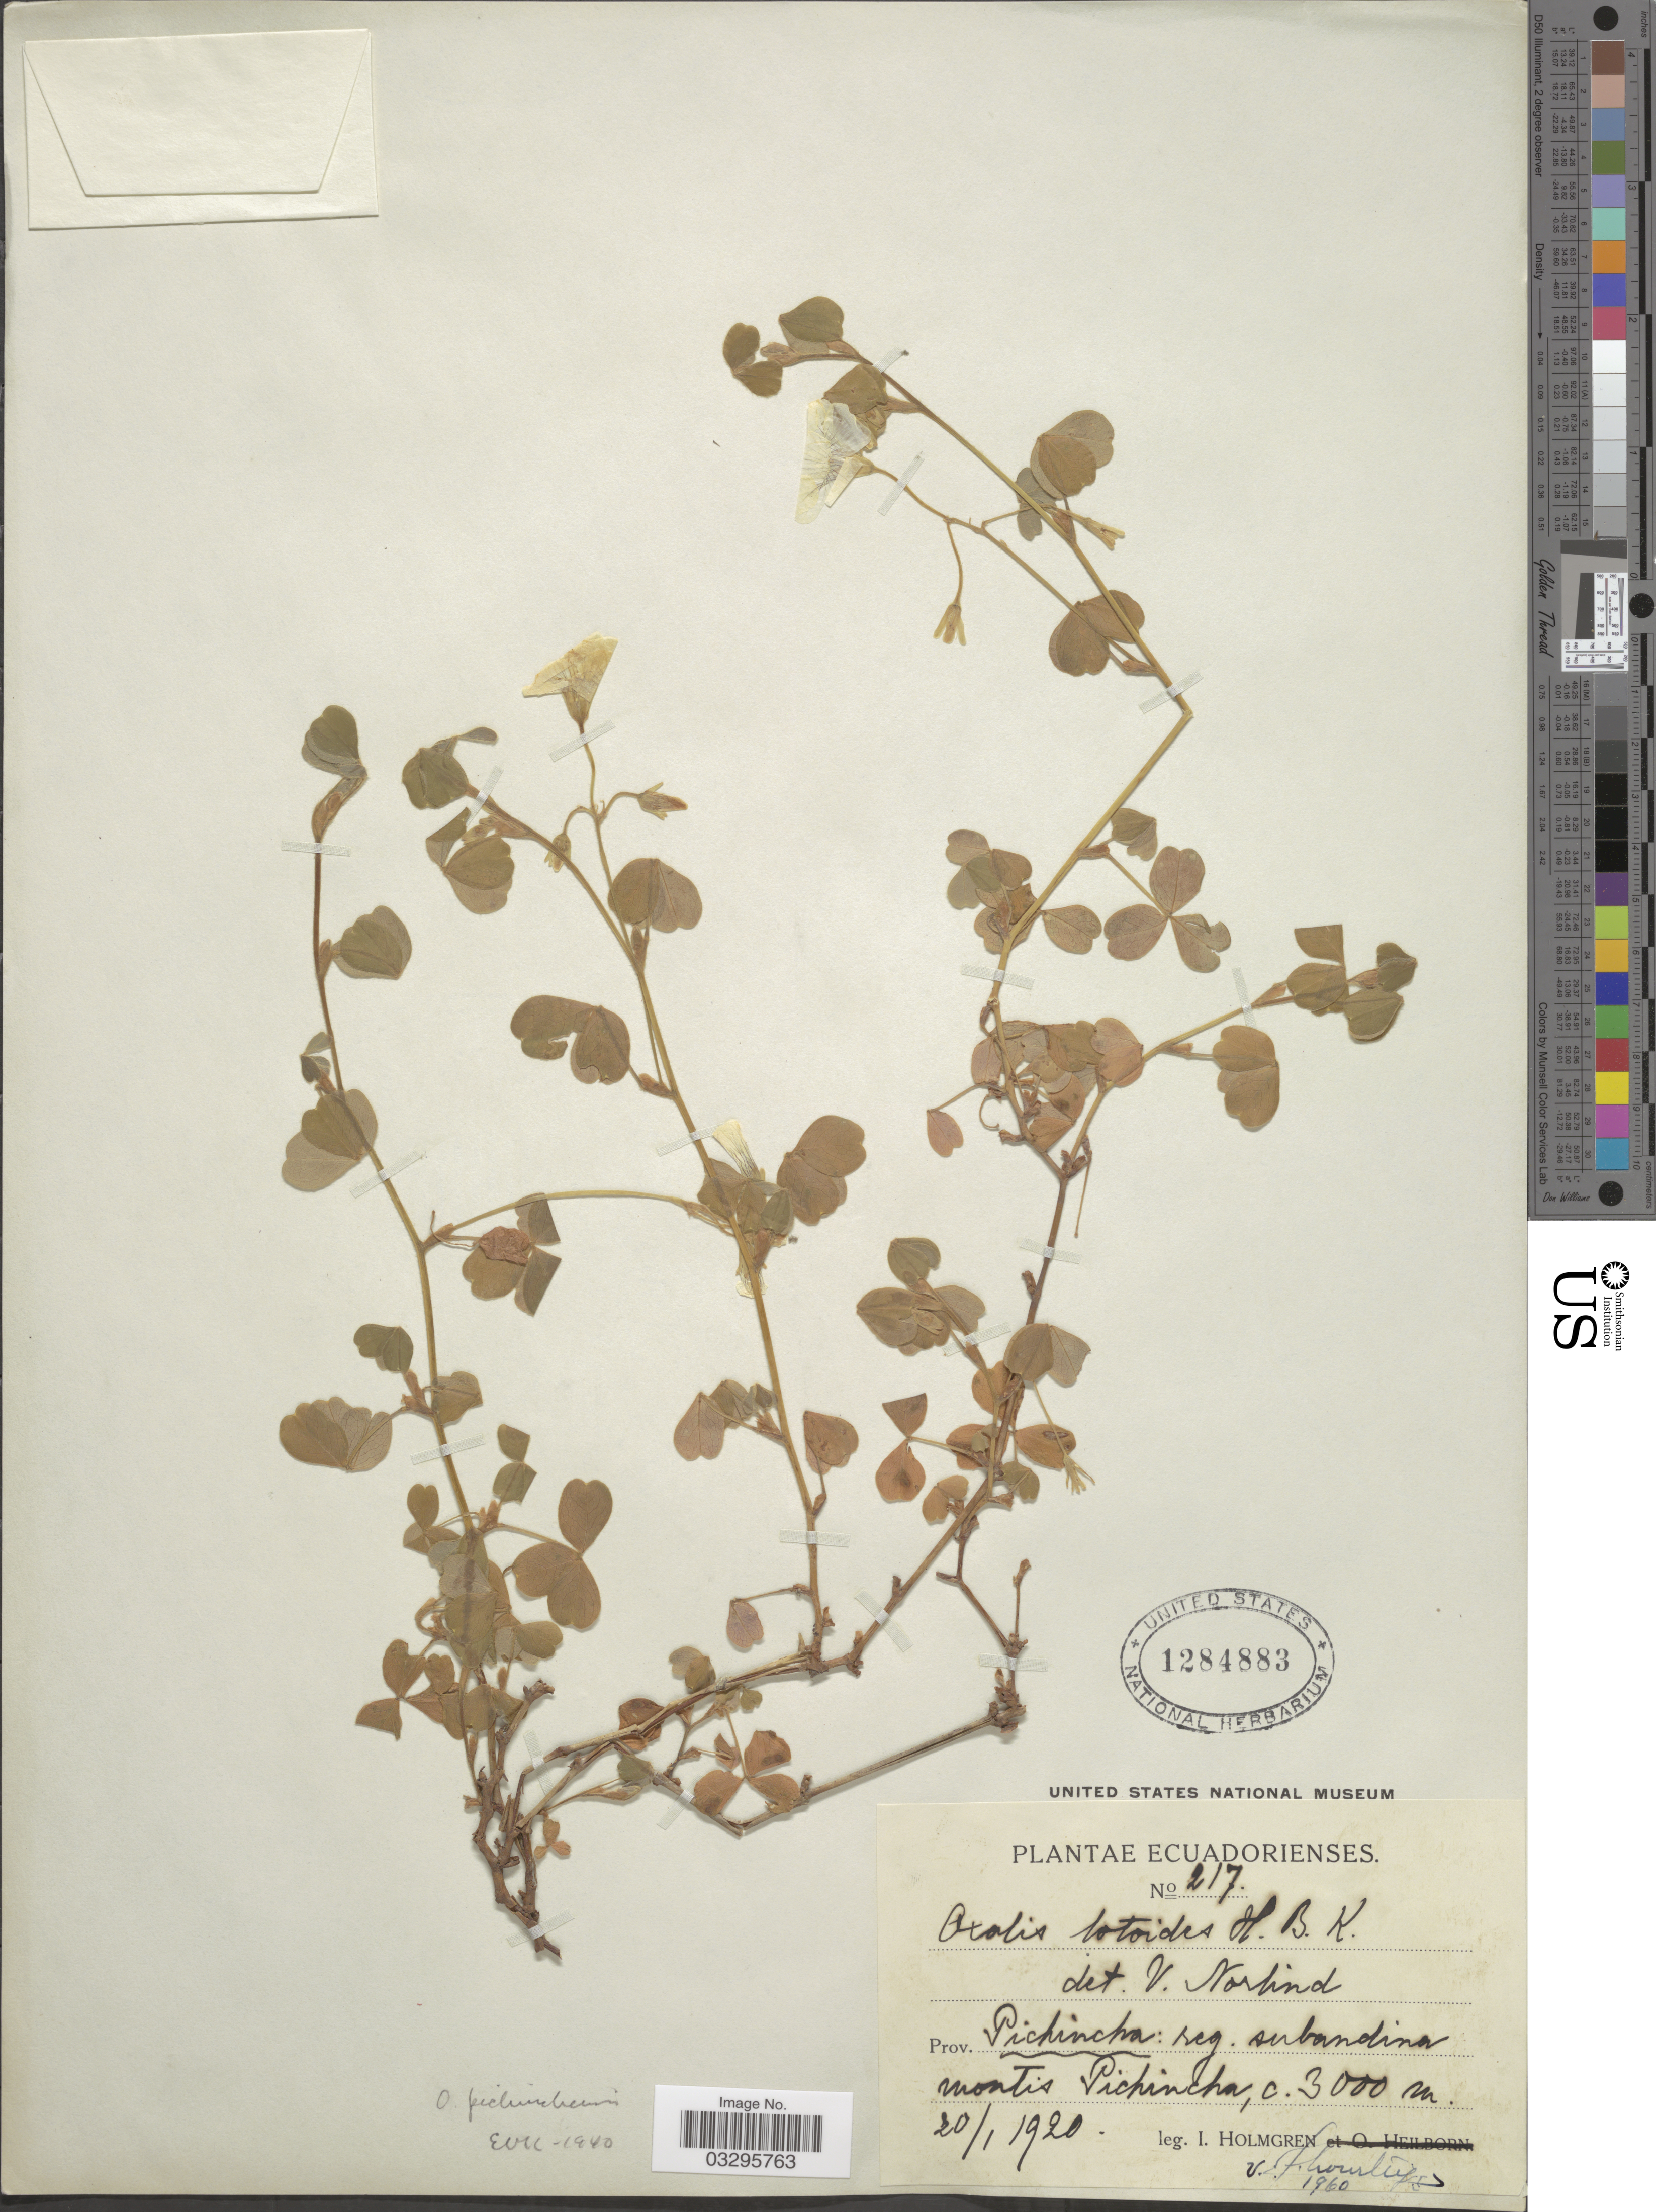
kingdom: Plantae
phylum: Tracheophyta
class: Magnoliopsida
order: Oxalidales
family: Oxalidaceae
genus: Oxalis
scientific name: Oxalis lotoides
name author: Kunth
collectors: I. Holmgren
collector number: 217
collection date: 1920-01-20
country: Ecuador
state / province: Pichincha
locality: Reg. subandina montis Pichincha.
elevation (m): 3000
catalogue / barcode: US 1284883